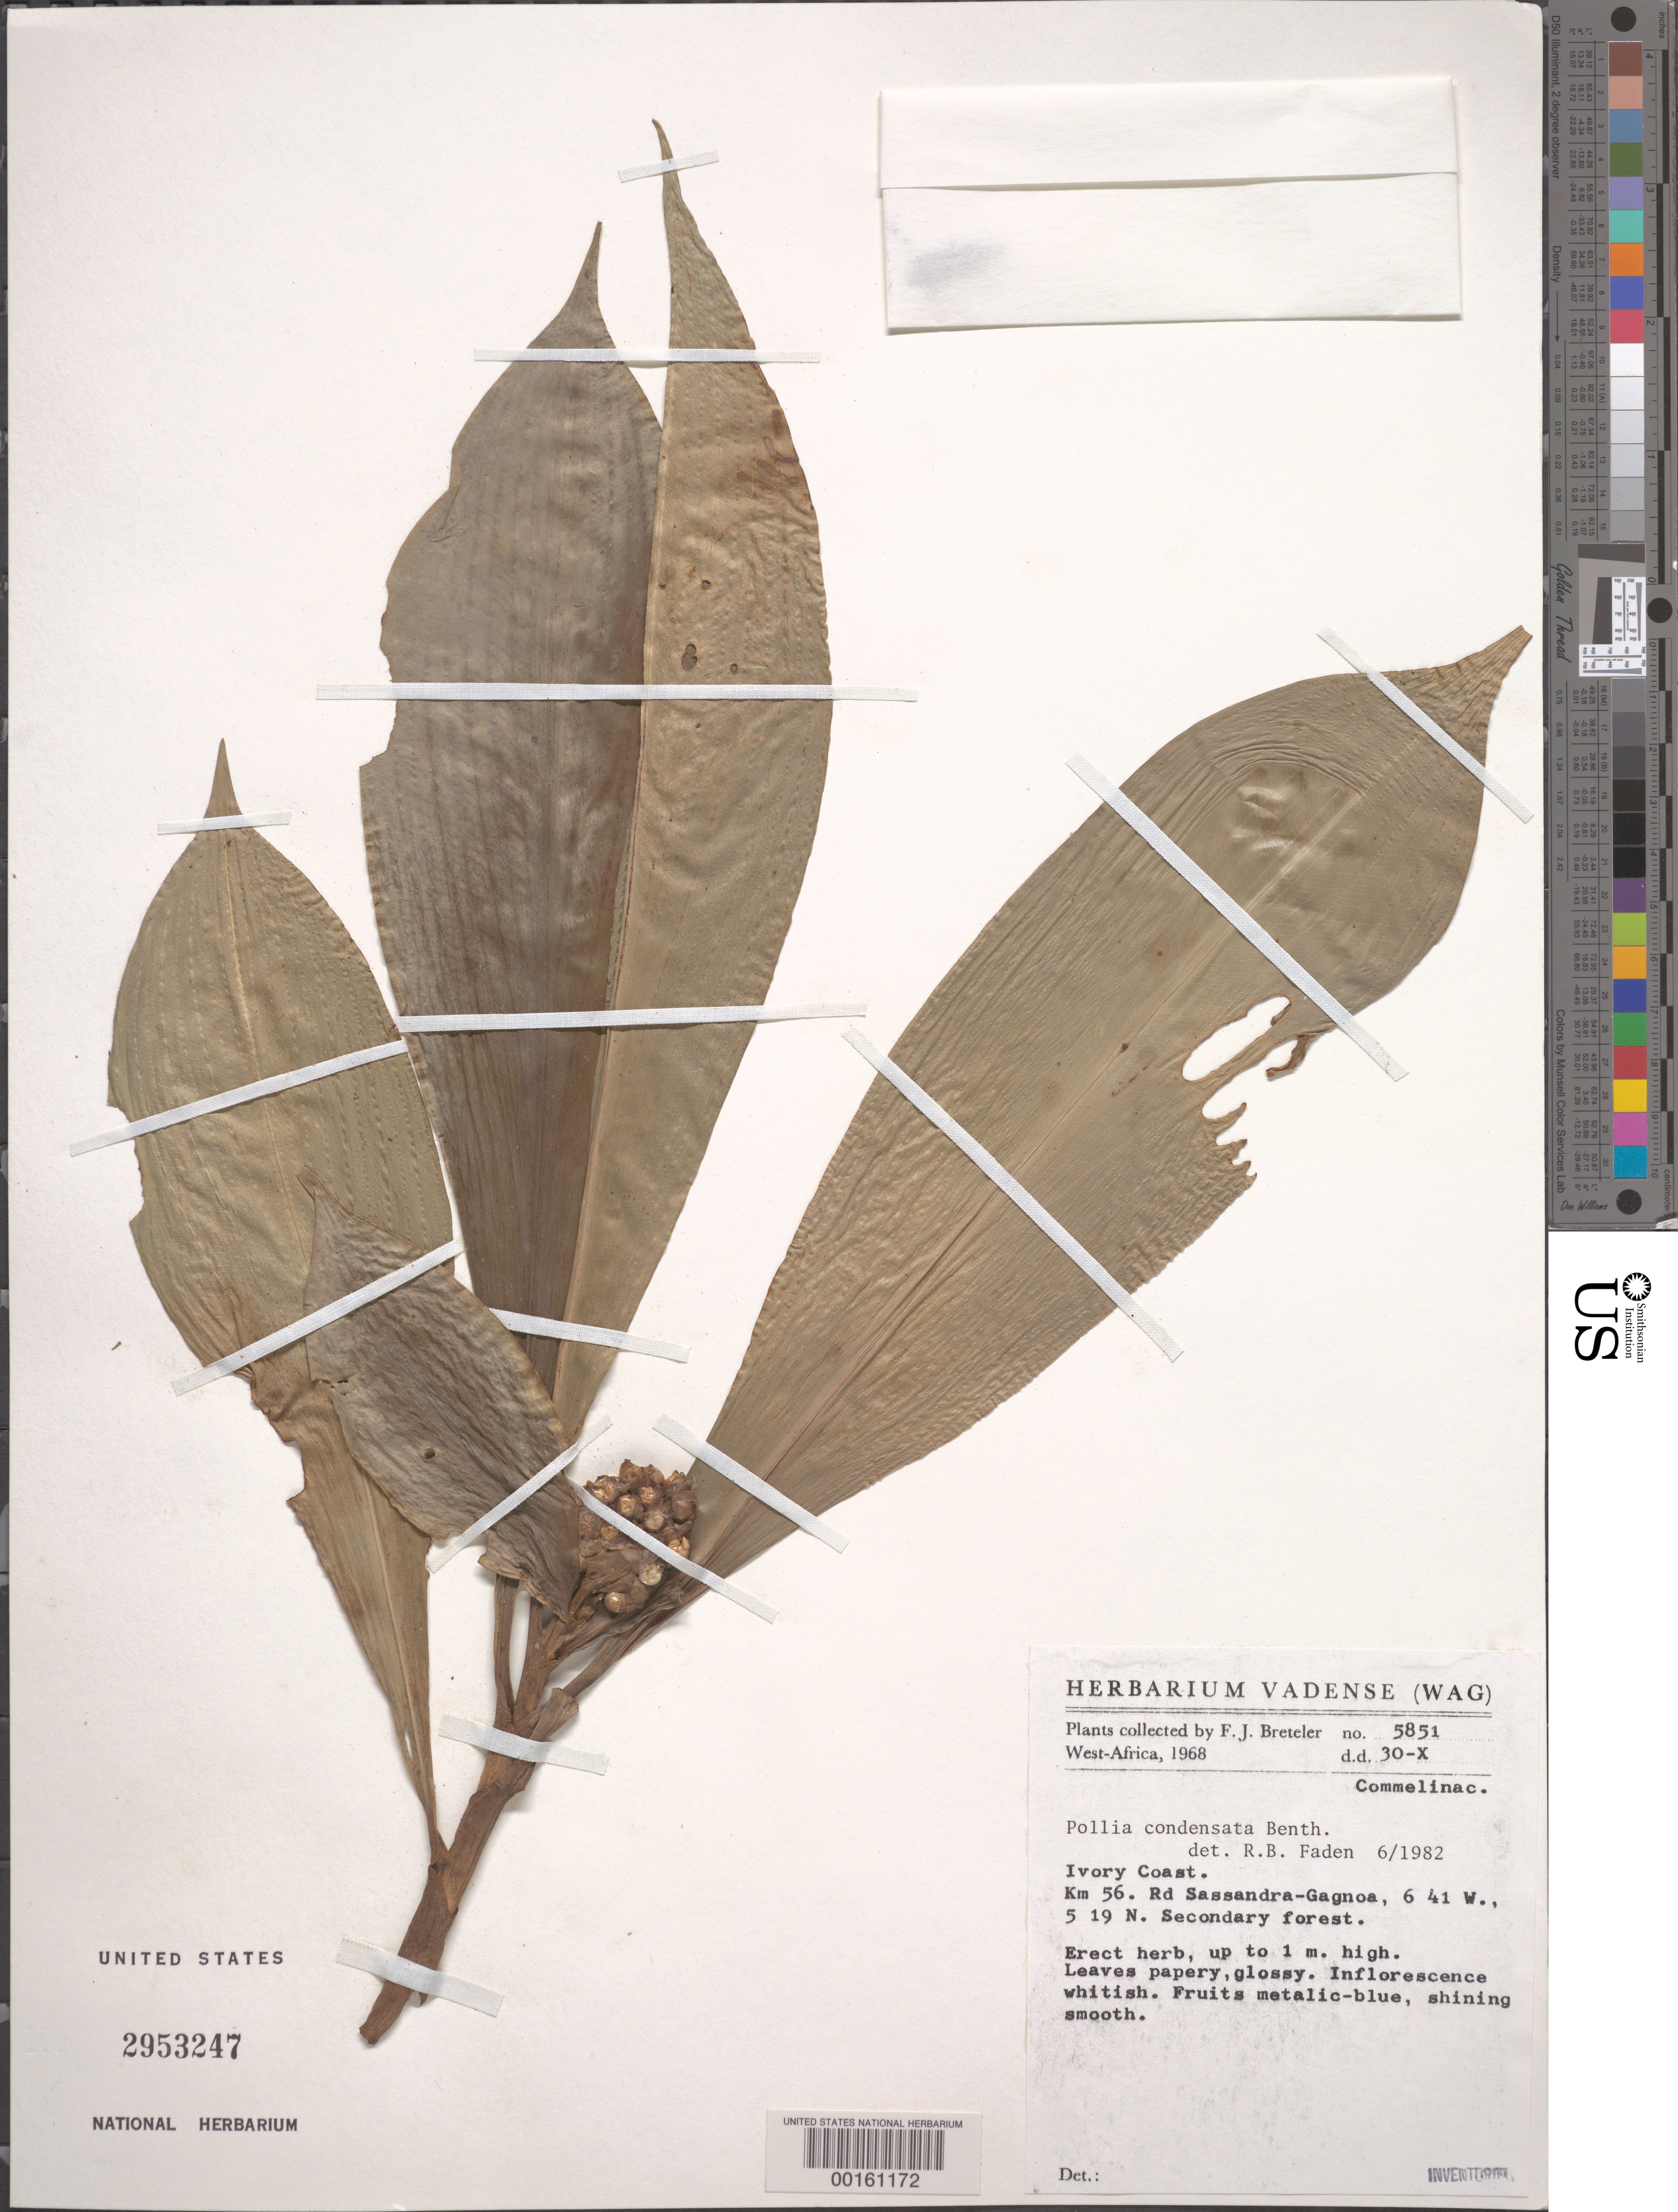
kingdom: Plantae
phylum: Tracheophyta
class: Liliopsida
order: Commelinales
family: Commelinaceae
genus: Pollia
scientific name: Pollia condensata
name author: C.B. Clarke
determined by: Faden, Robert B., (US), Smithsonian Institution - National Museum of Natural History (UNITED STATES)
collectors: F. J. Breteler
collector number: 5851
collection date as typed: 30 Oct 1968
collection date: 1968-10-30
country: Ivory Coast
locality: Km 56 road from Sassandra to gagnoa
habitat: Secondary forest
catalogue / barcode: US 2953247